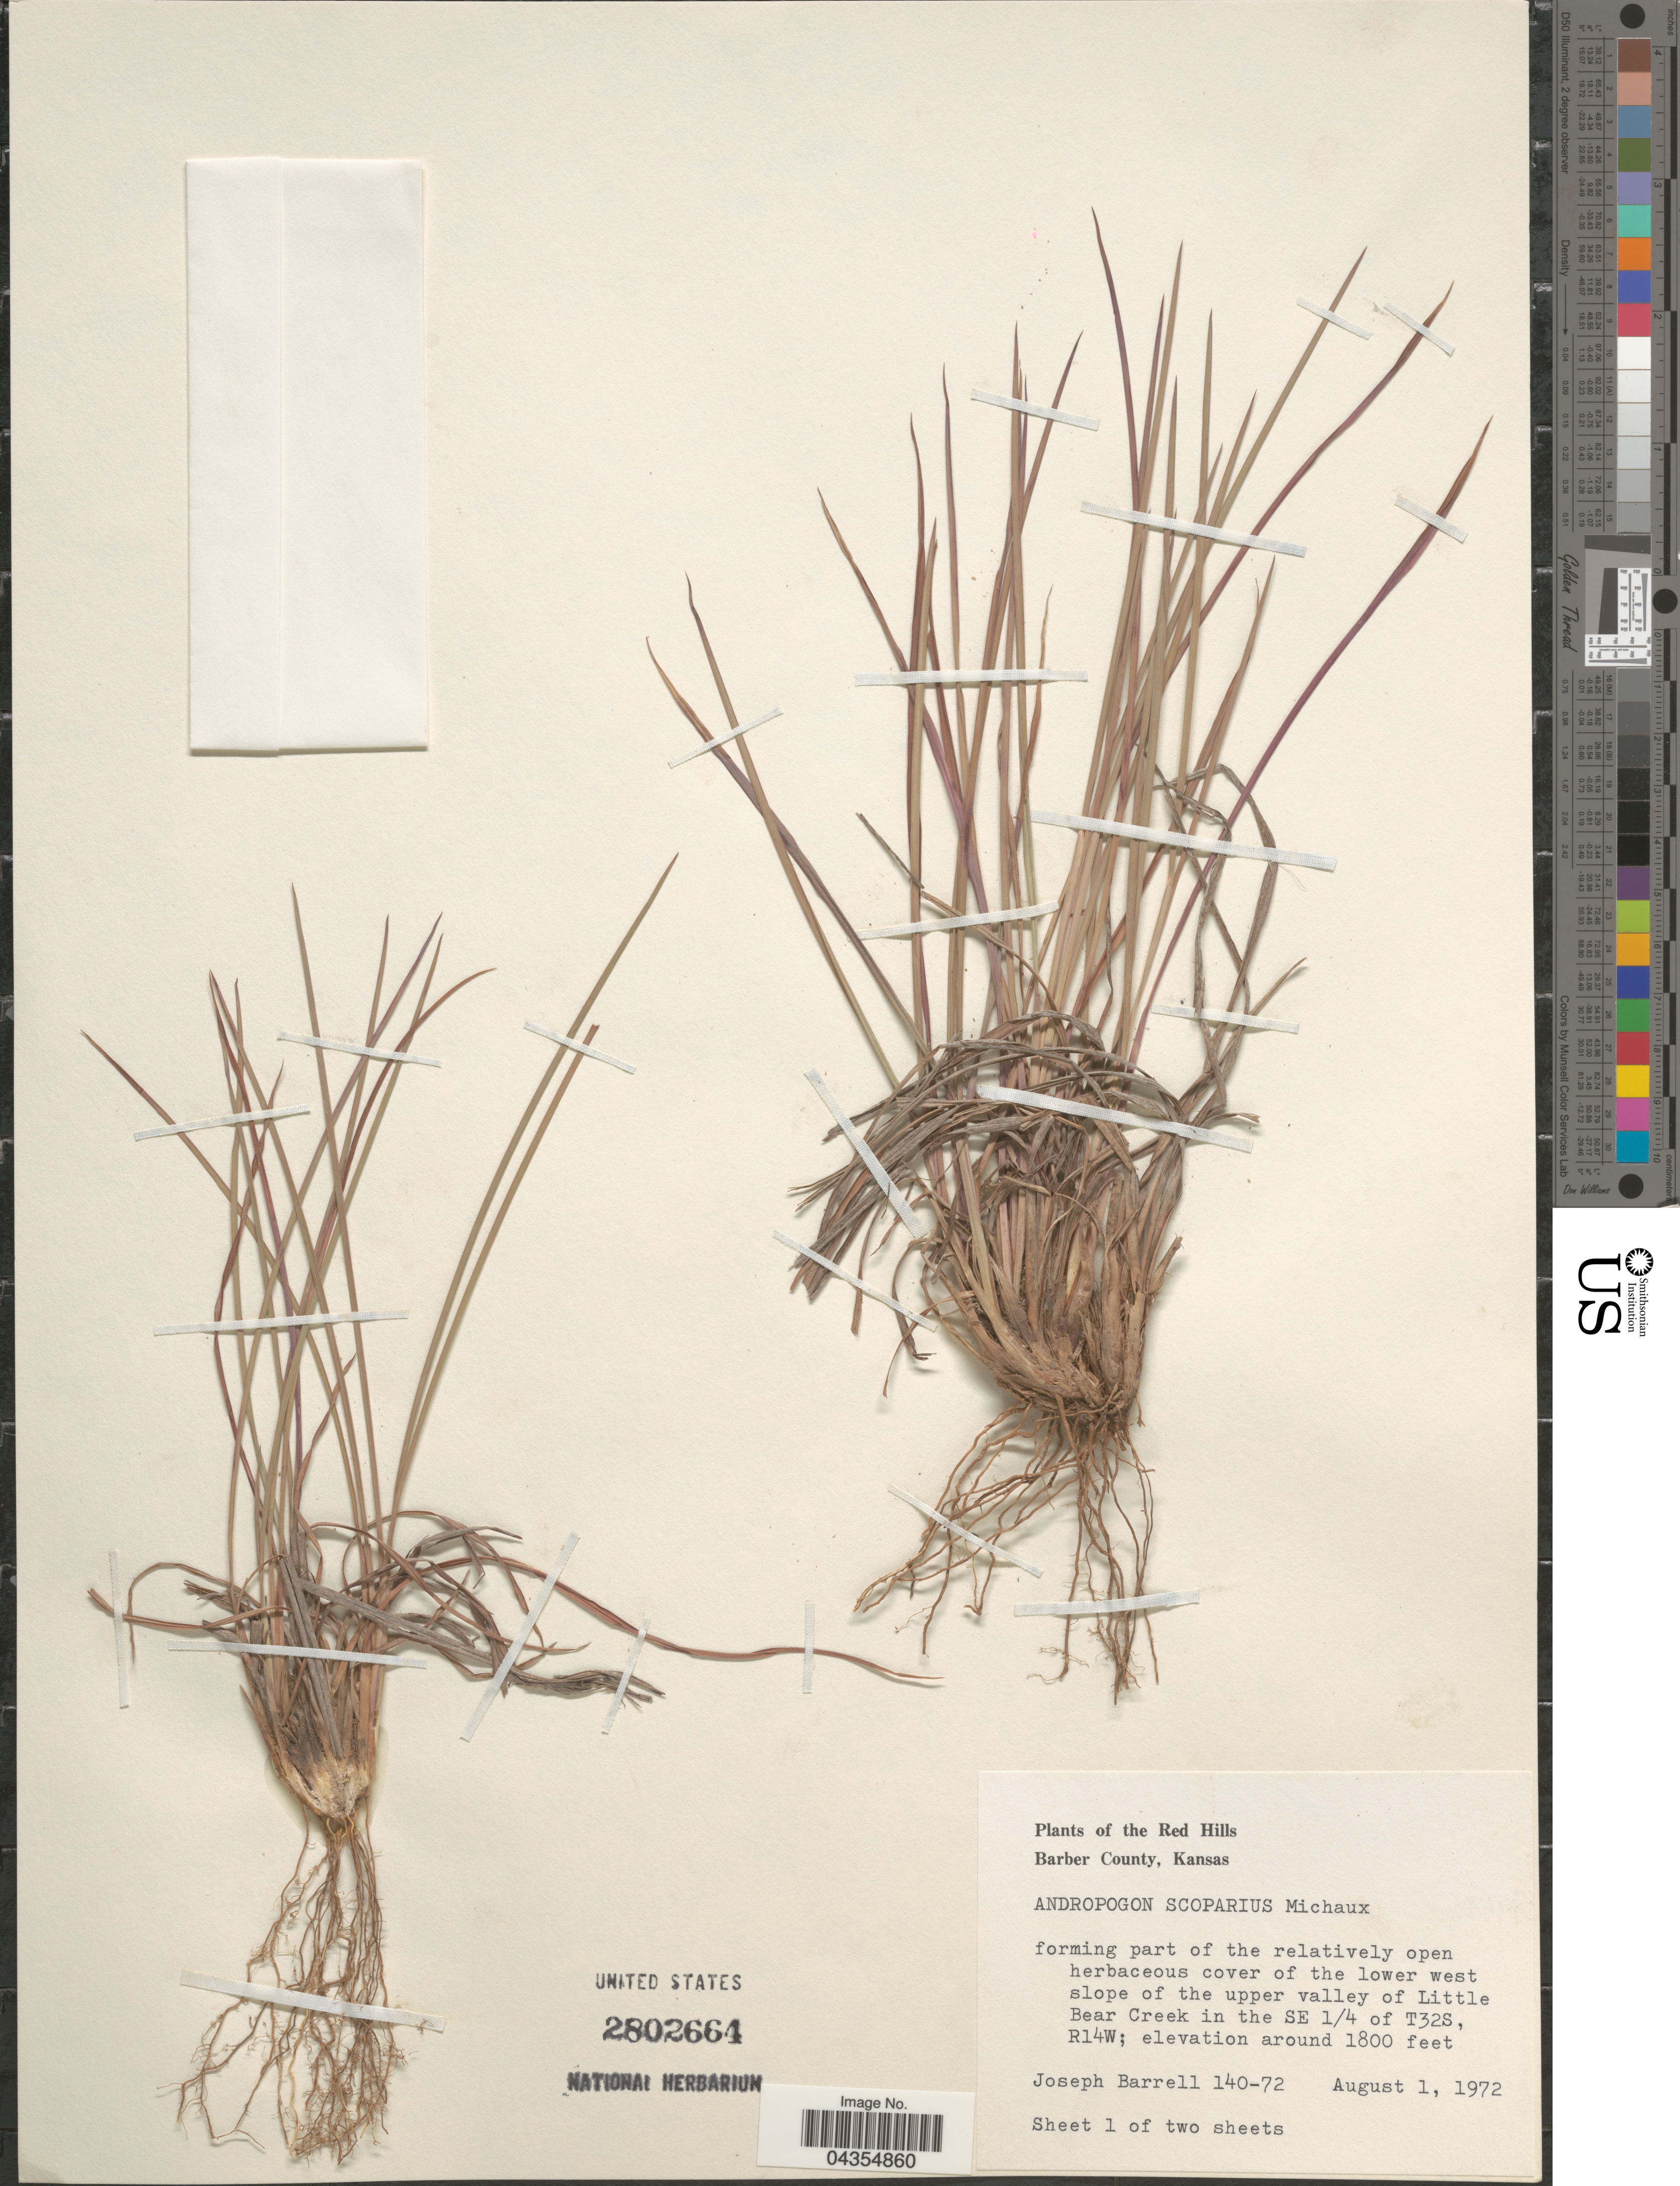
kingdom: Plantae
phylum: Tracheophyta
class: Liliopsida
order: Poales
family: Poaceae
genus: Schizachyrium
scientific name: Schizachyrium sanguineum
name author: (Retz.) Alston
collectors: J. Barrell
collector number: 140-72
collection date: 1972-08-01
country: United States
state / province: Kansas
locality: The Red Hills. Barber County. The lower west slope of the upper valley of Little Bear Creek in the SE 1/4 of T32S, R14W.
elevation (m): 549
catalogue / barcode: US 2802664